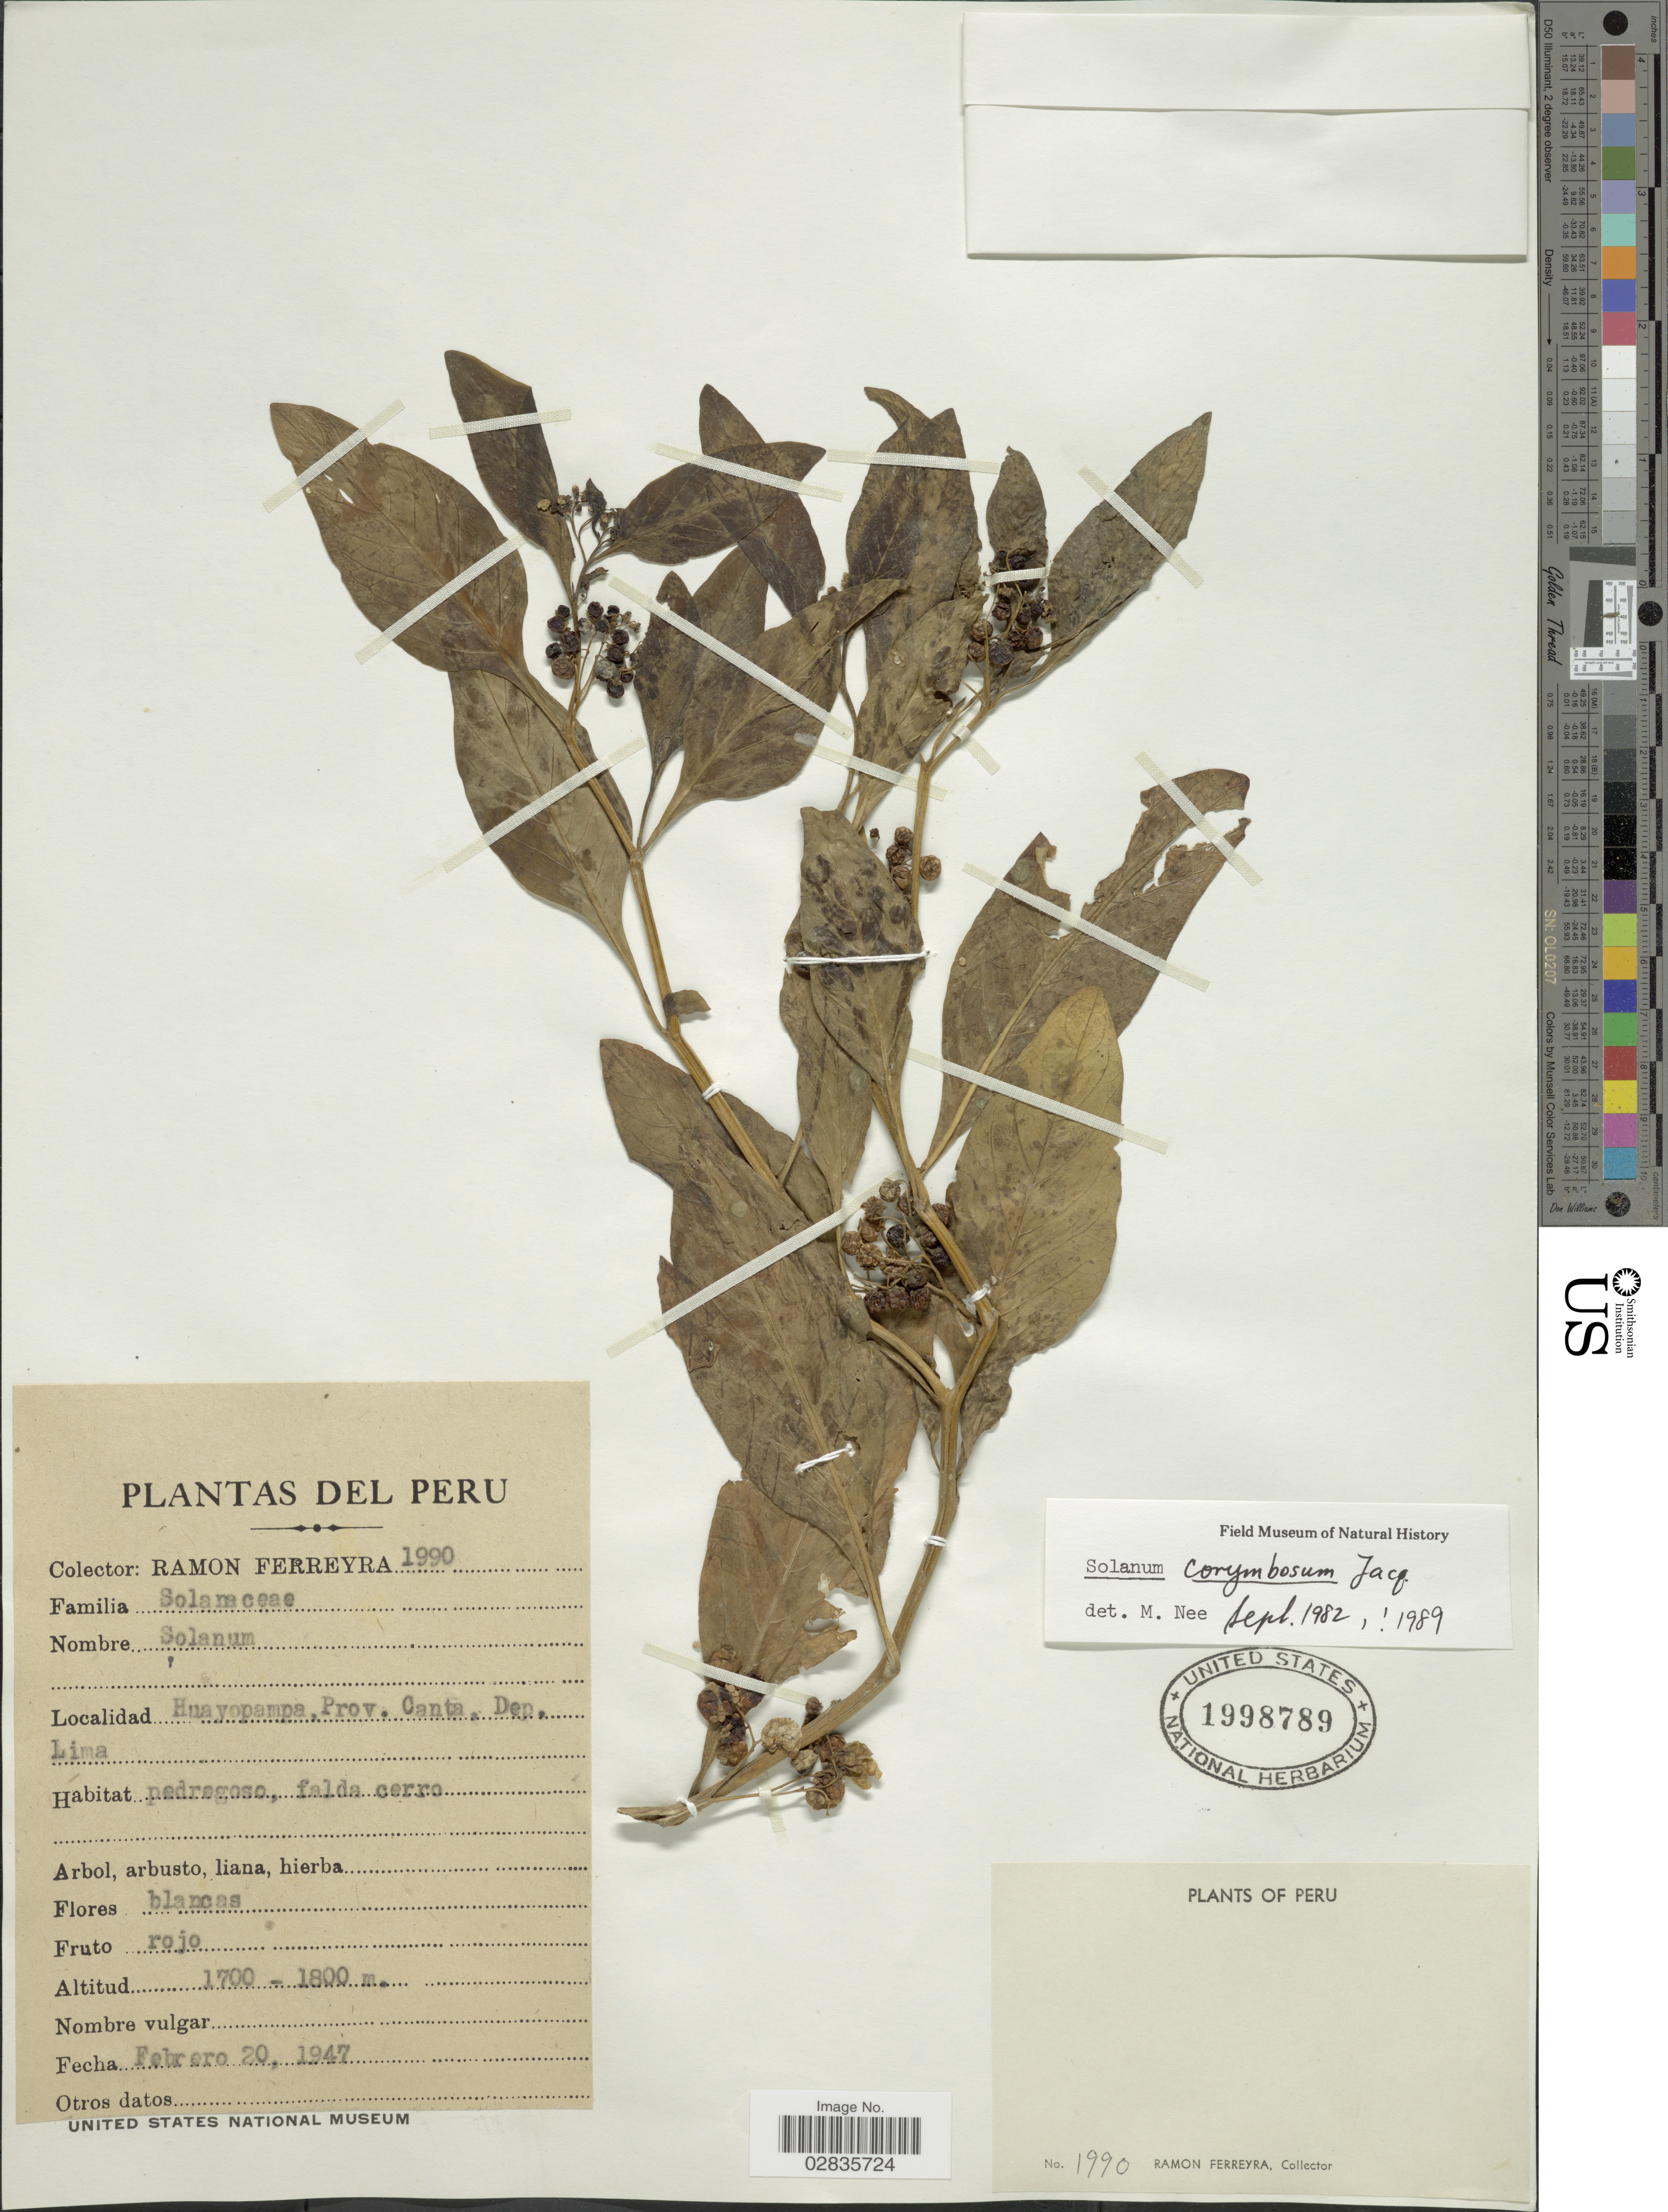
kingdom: Plantae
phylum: Tracheophyta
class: Magnoliopsida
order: Solanales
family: Solanaceae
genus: Solanum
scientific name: Solanum corymbosum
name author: Jacq.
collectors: R. A. Ferreyra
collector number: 1990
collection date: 1947-02-20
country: Peru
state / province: Lima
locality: Huayopampa, Prov. Canta, Dep. Lima.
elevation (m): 1700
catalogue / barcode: US 1998789